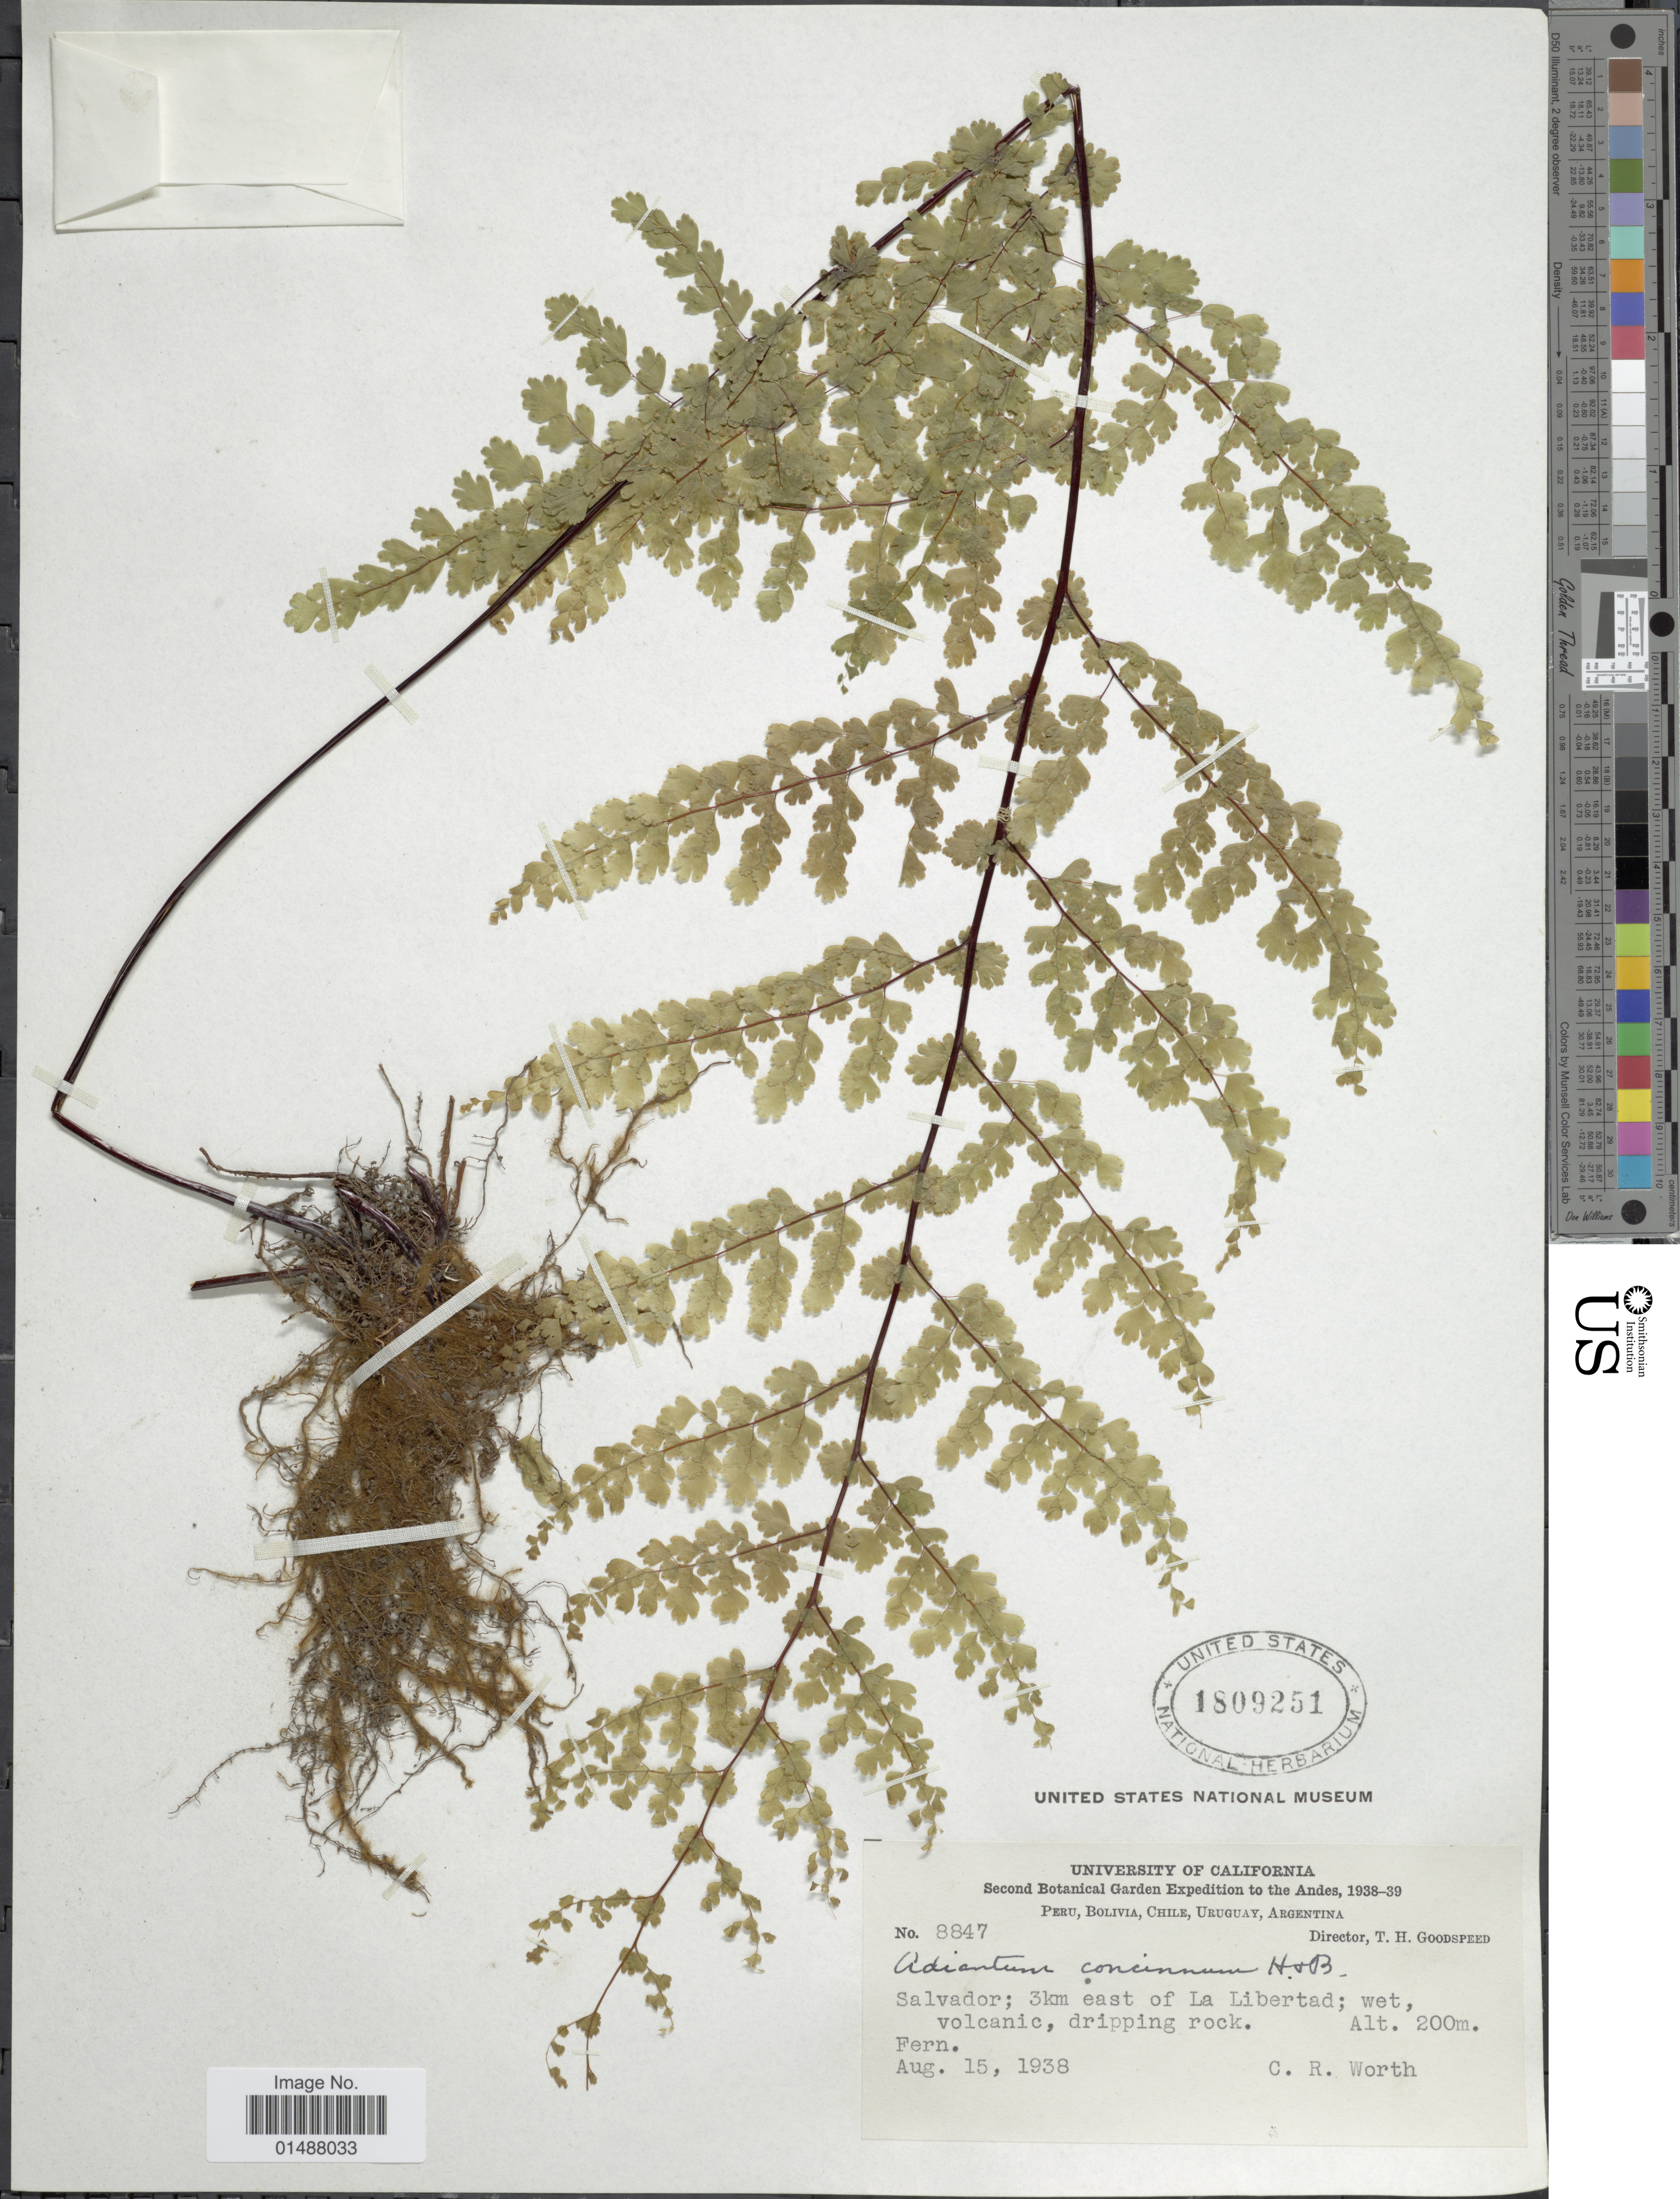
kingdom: Plantae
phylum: Tracheophyta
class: Polypodiopsida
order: Polypodiales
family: Pteridaceae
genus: Adiantum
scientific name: Adiantum concinnum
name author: Humb. & Bonpl. ex Willd.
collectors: C. R. Worth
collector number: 8847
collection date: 1938-08-15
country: El Salvador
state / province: La Libertad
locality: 3km east of La Libertad; wet,volcanic, dripping rock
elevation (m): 200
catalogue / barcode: US 1809251